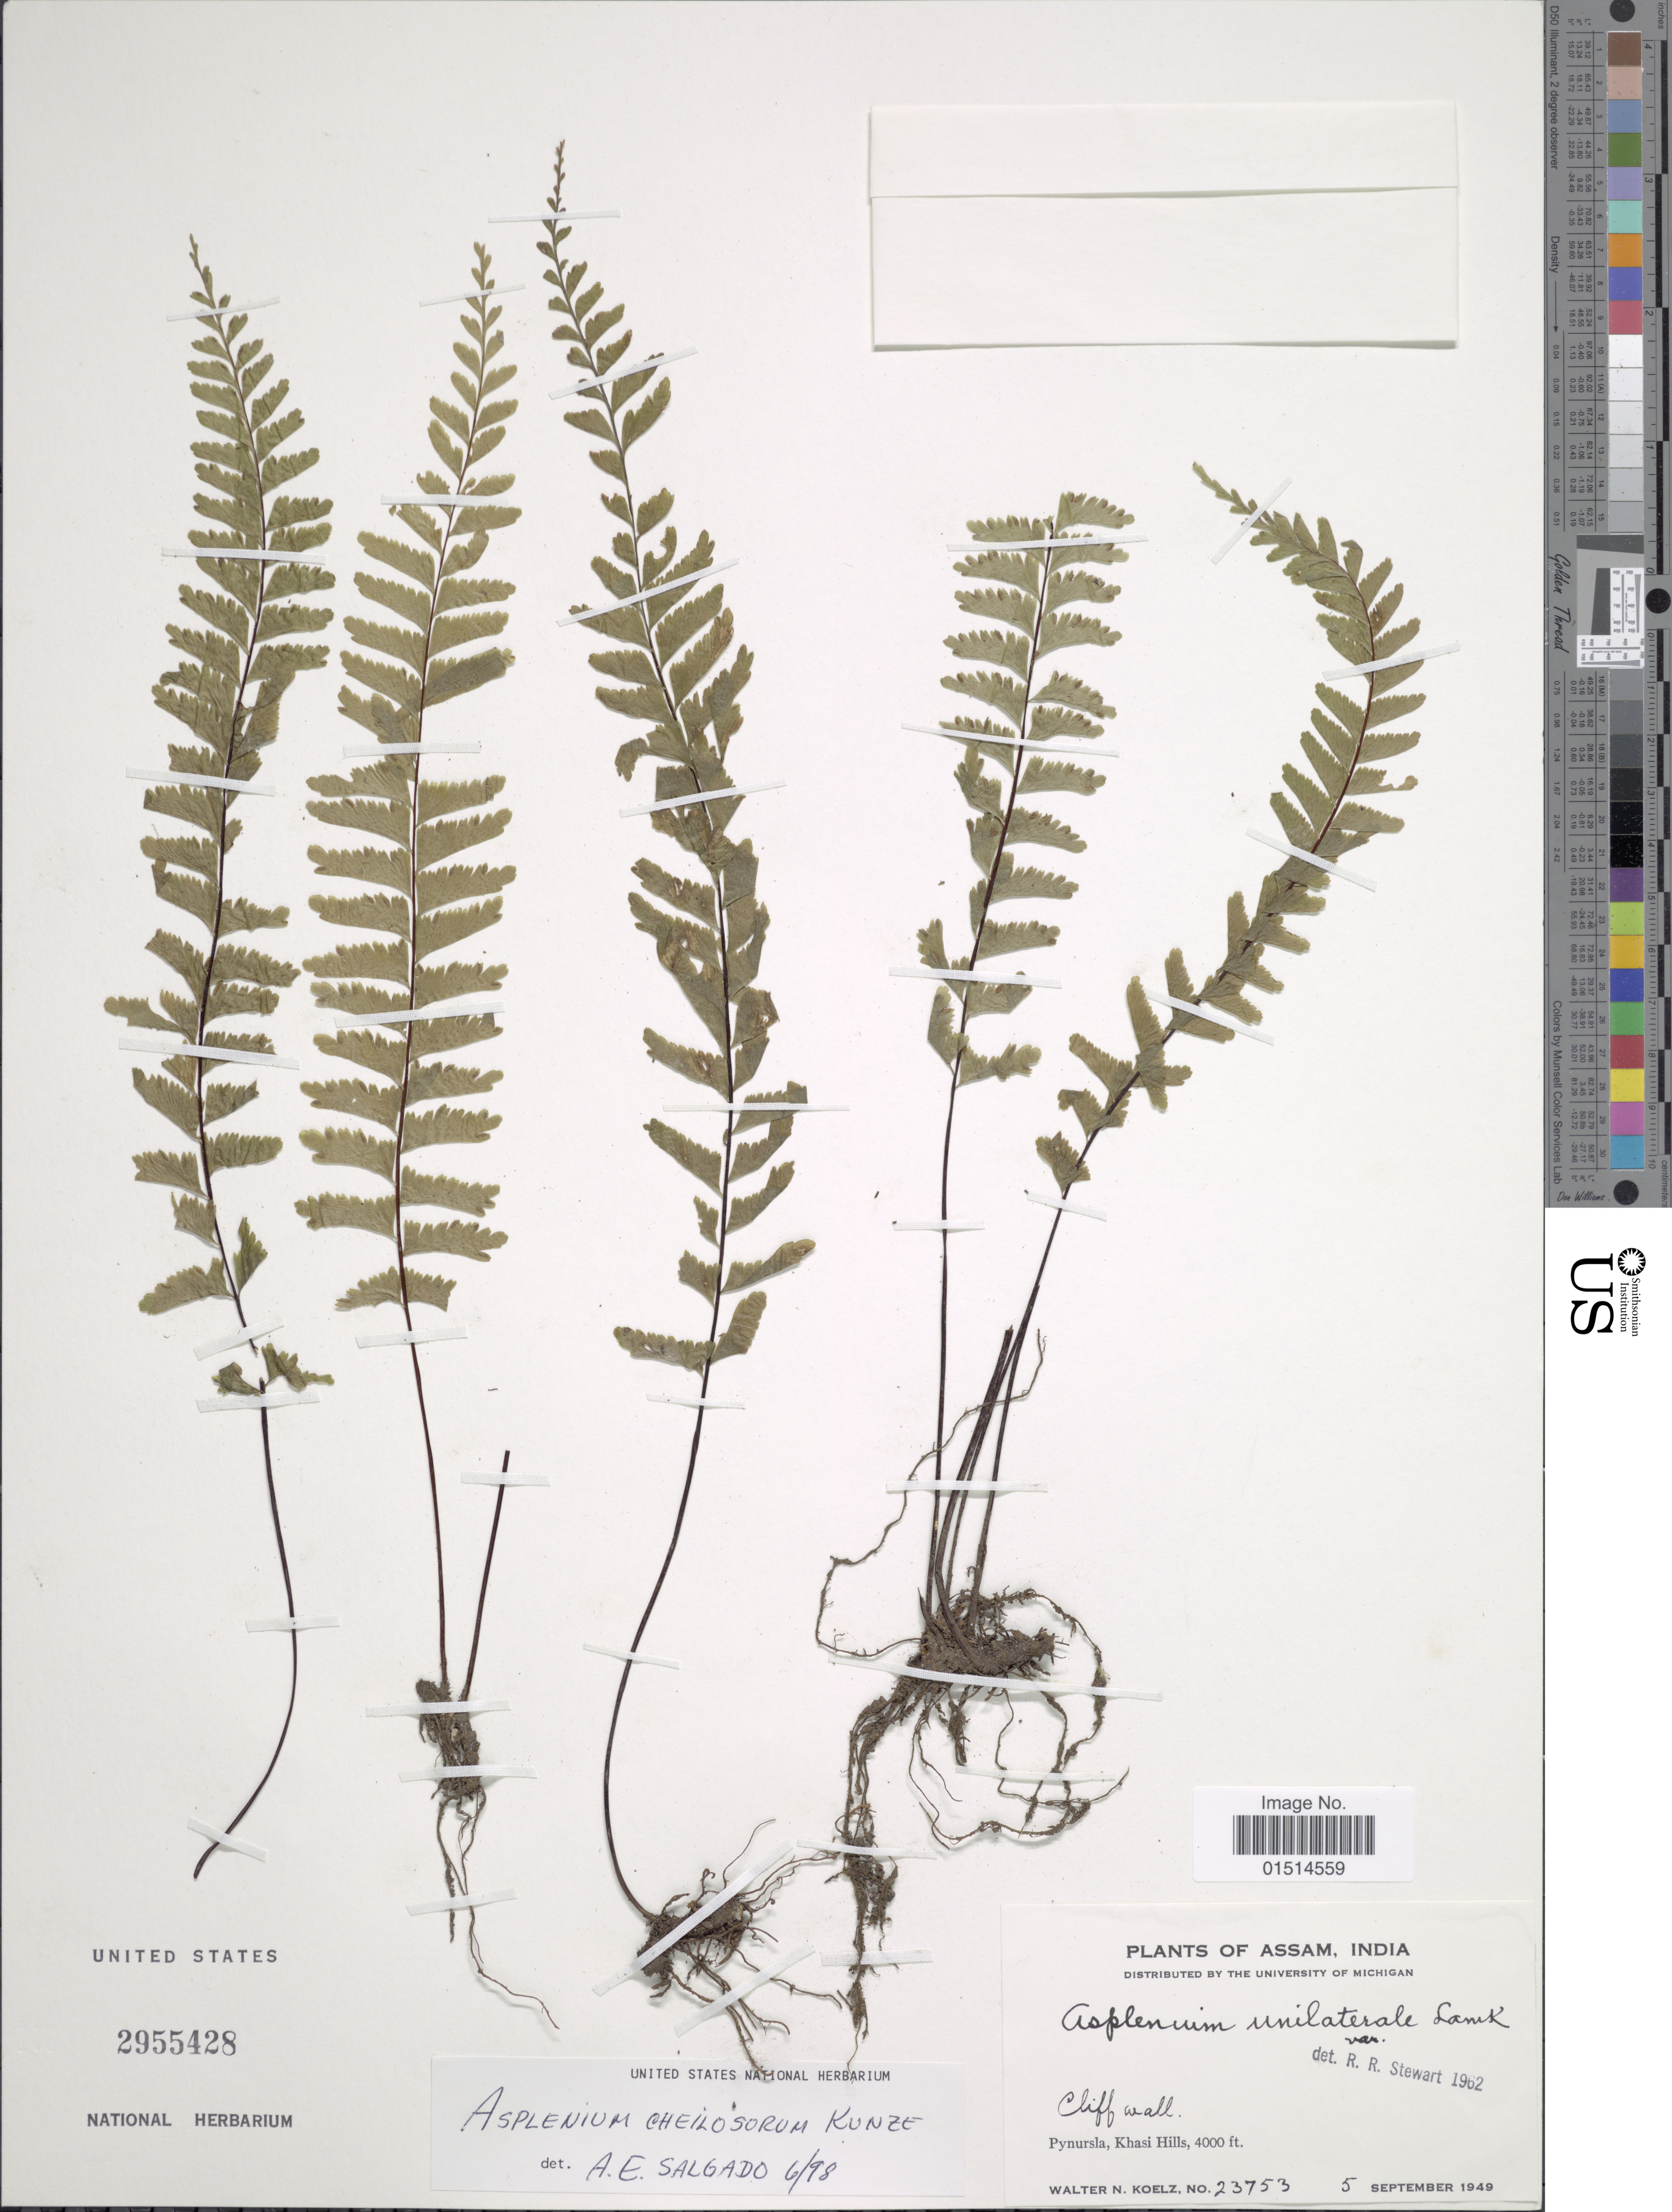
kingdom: Plantae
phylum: Tracheophyta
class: Polypodiopsida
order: Polypodiales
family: Aspleniaceae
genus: Asplenium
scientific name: Asplenium cheilosorum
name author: Kunze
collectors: W. N. Koelz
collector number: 23753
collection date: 1949-09-05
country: India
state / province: Meghalaya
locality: Pynursla, Khasi Hills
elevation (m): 1219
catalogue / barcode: US 2955428